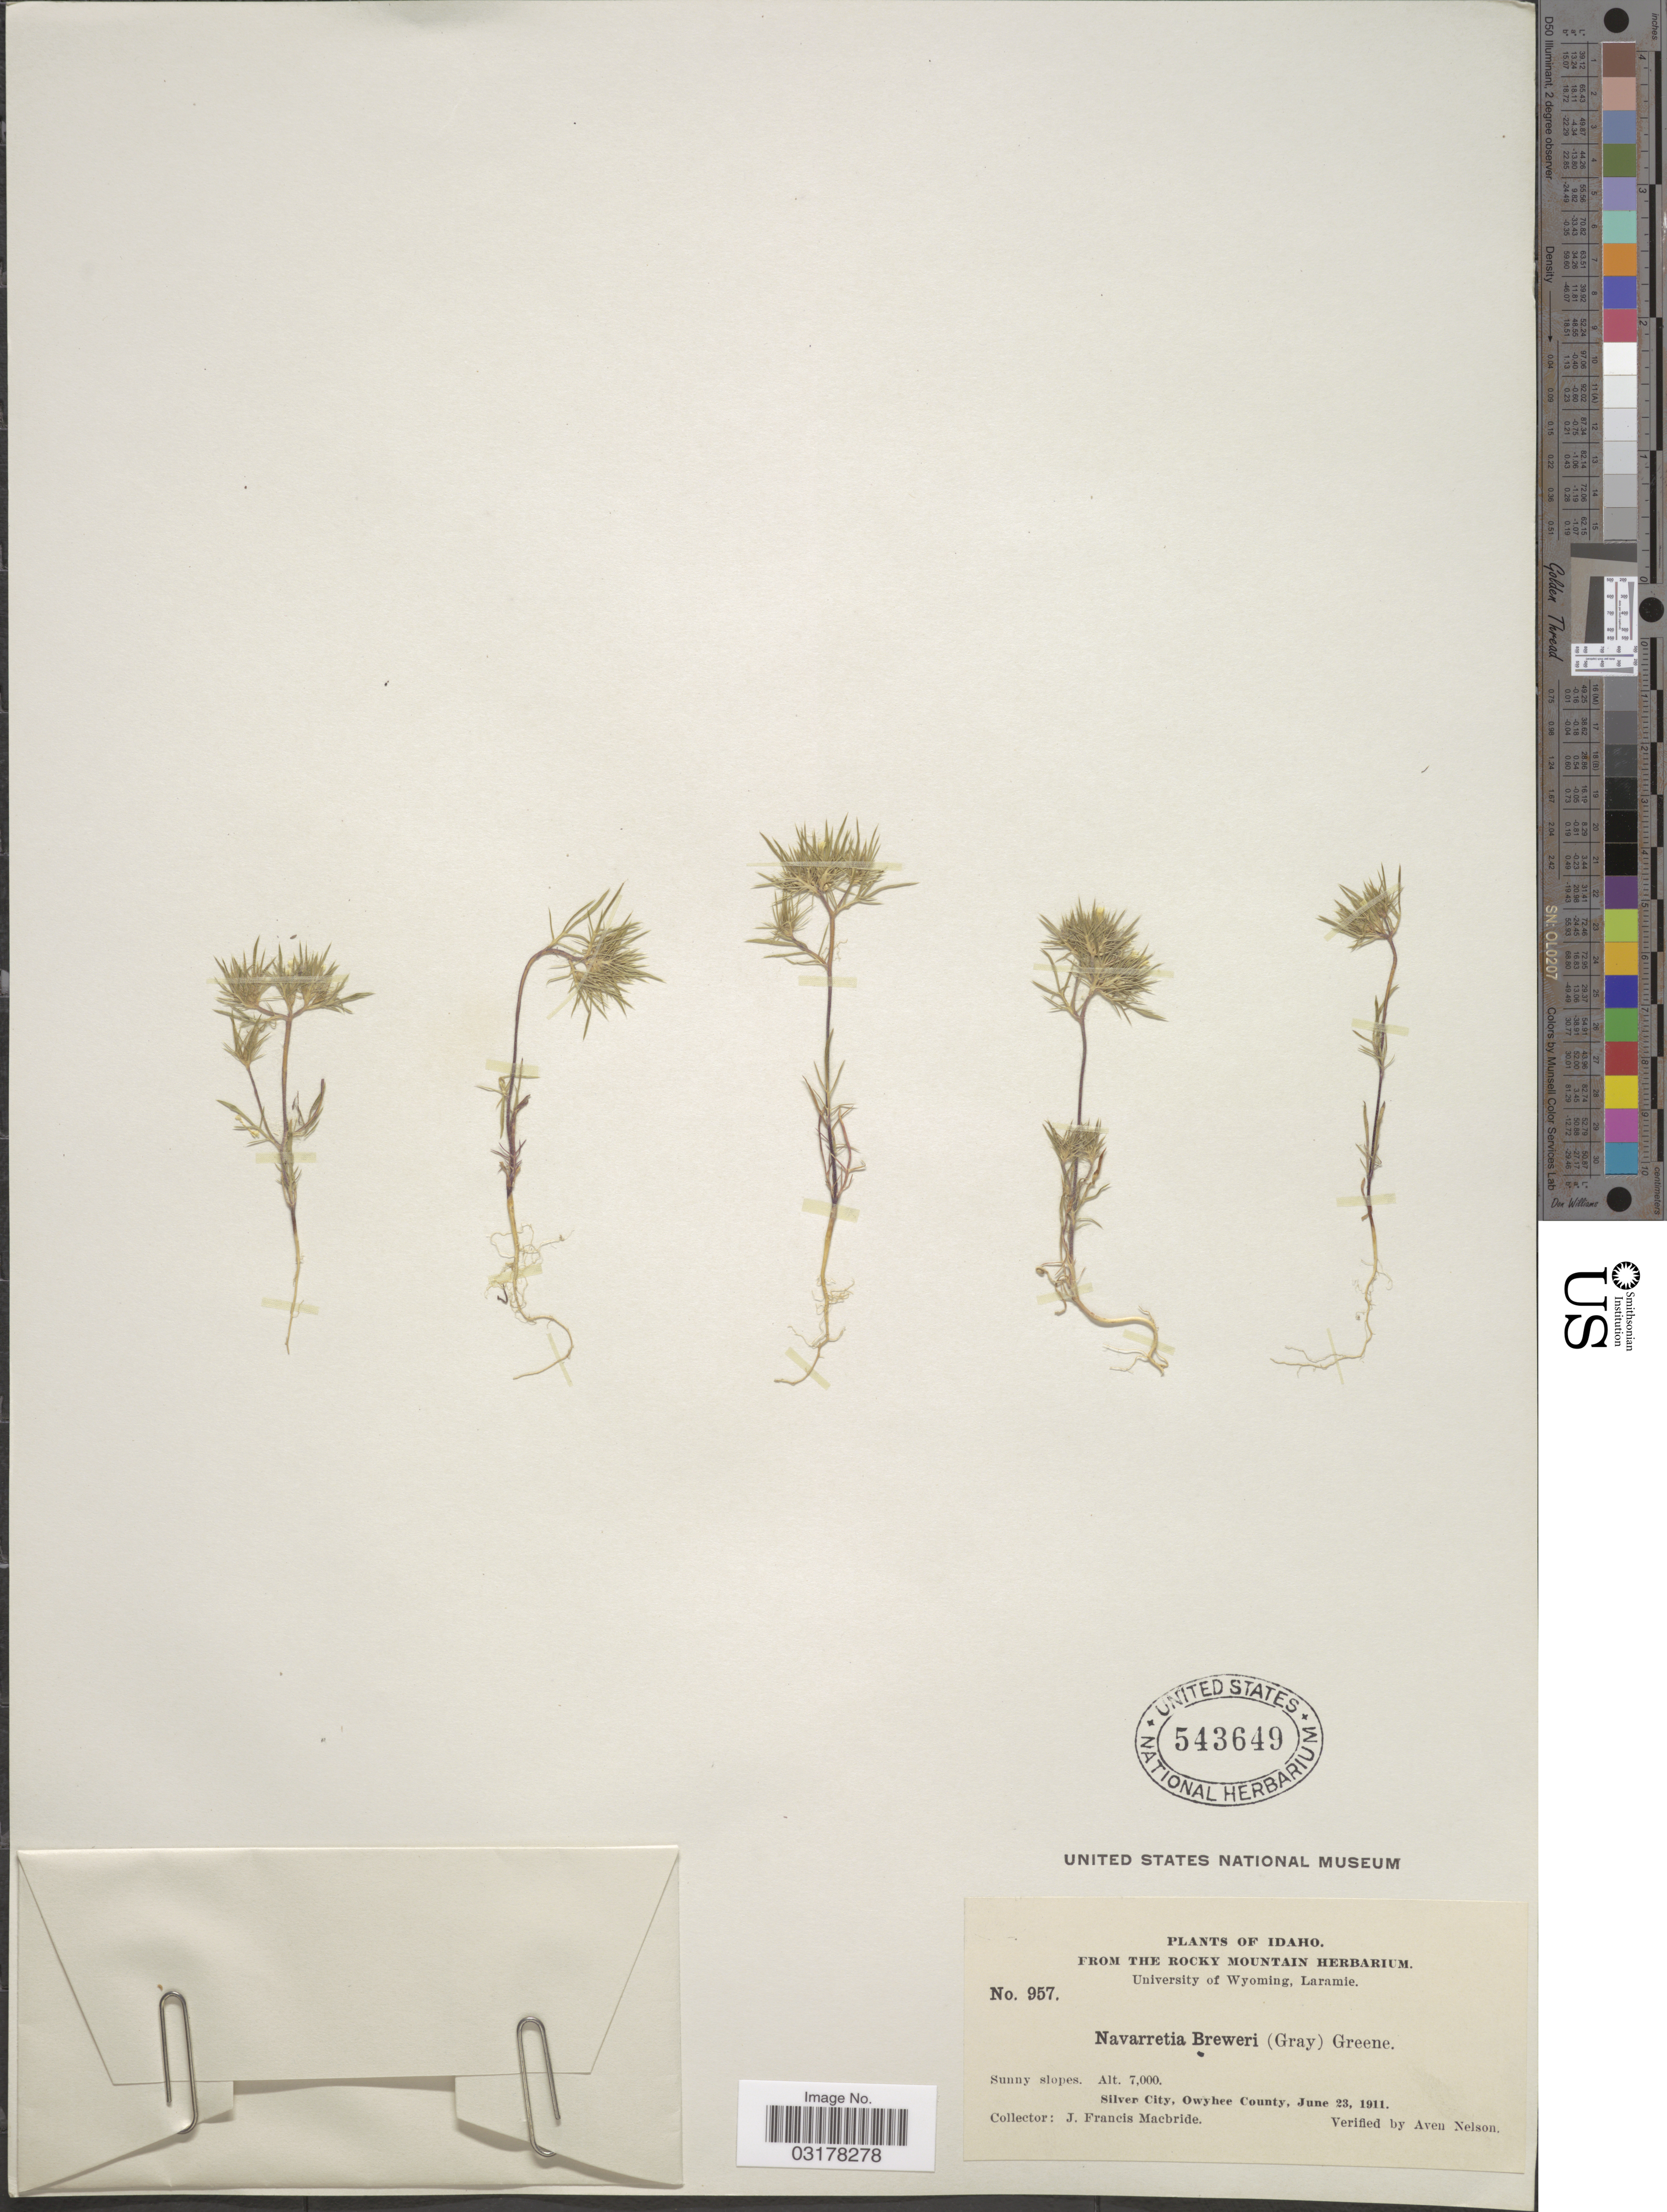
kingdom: Plantae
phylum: Tracheophyta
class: Magnoliopsida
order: Ericales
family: Polemoniaceae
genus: Navarretia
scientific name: Navarretia breweri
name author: (A. Gray) Greene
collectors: J. F. Macbride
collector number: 957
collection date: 1911-06-23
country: United States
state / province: Idaho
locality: Silver City, Owyhee County.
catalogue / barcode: US 543649